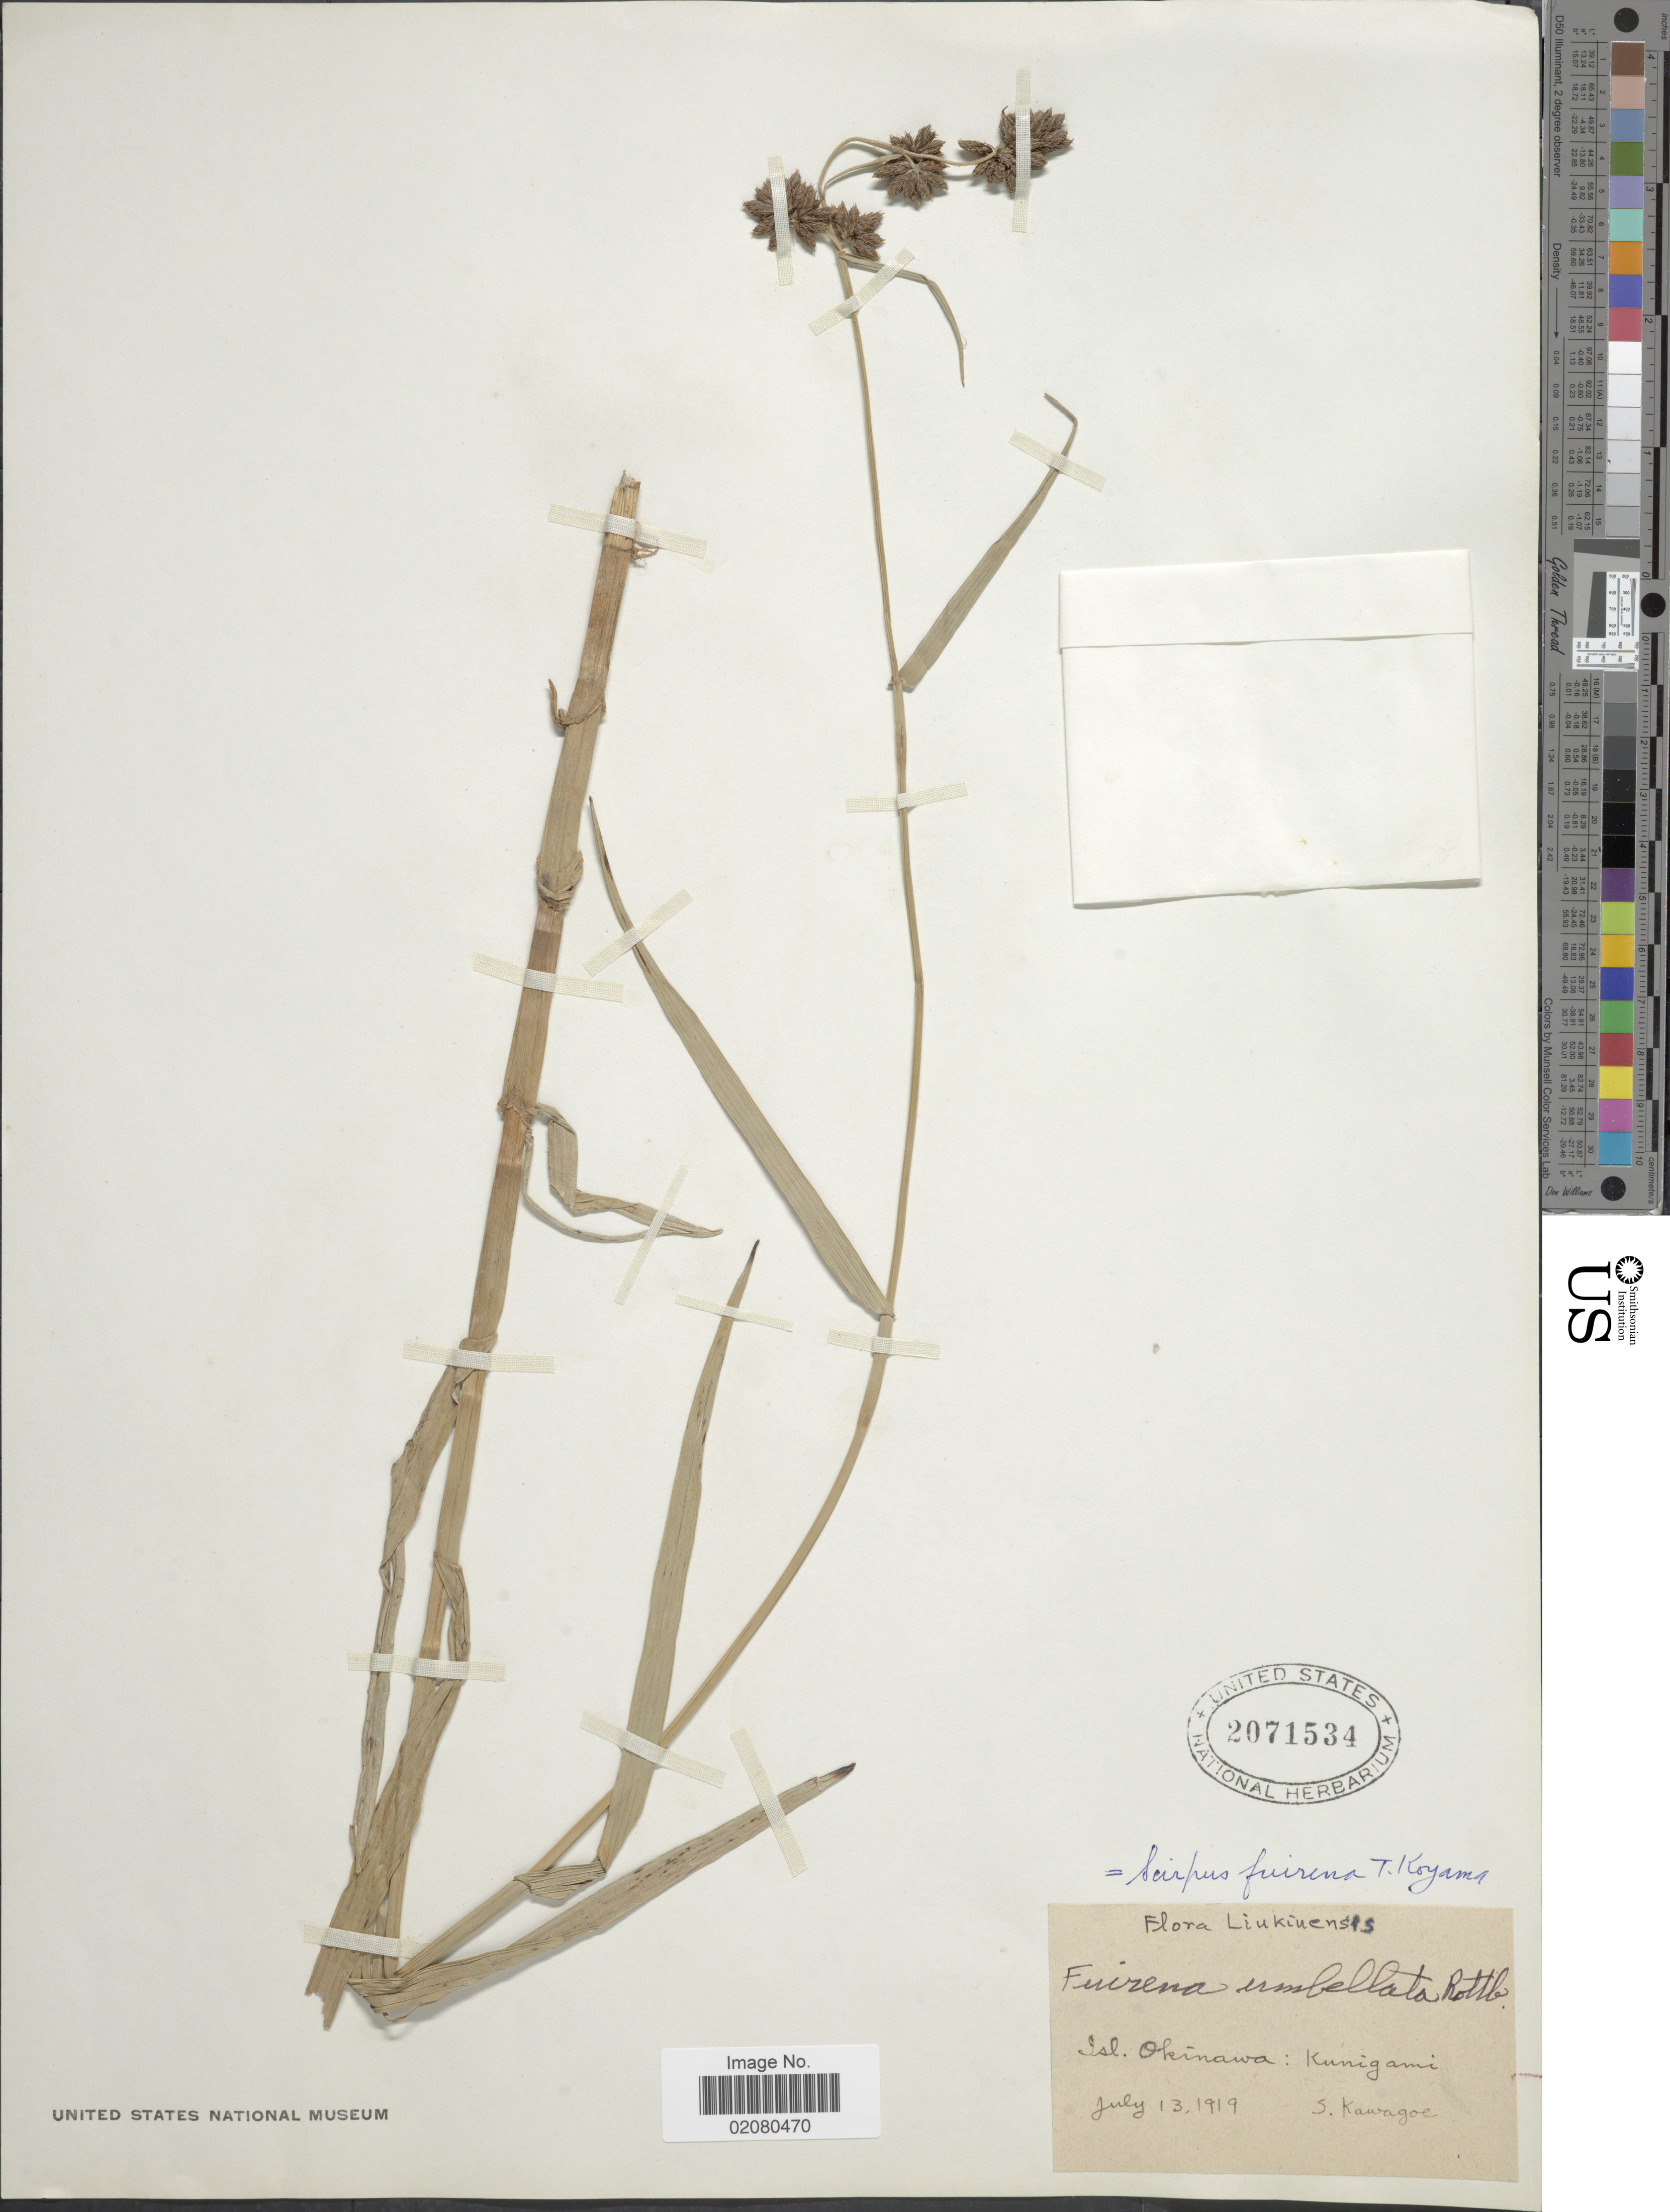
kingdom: Plantae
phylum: Tracheophyta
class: Liliopsida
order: Poales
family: Cyperaceae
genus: Fuirena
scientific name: Fuirena umbellata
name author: Rottb.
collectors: S. Kawagoe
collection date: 1919-07-13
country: Japan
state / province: Okinawa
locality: Isl. Okinawa: Kunigami, Liukiuensis.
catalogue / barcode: US 2071534